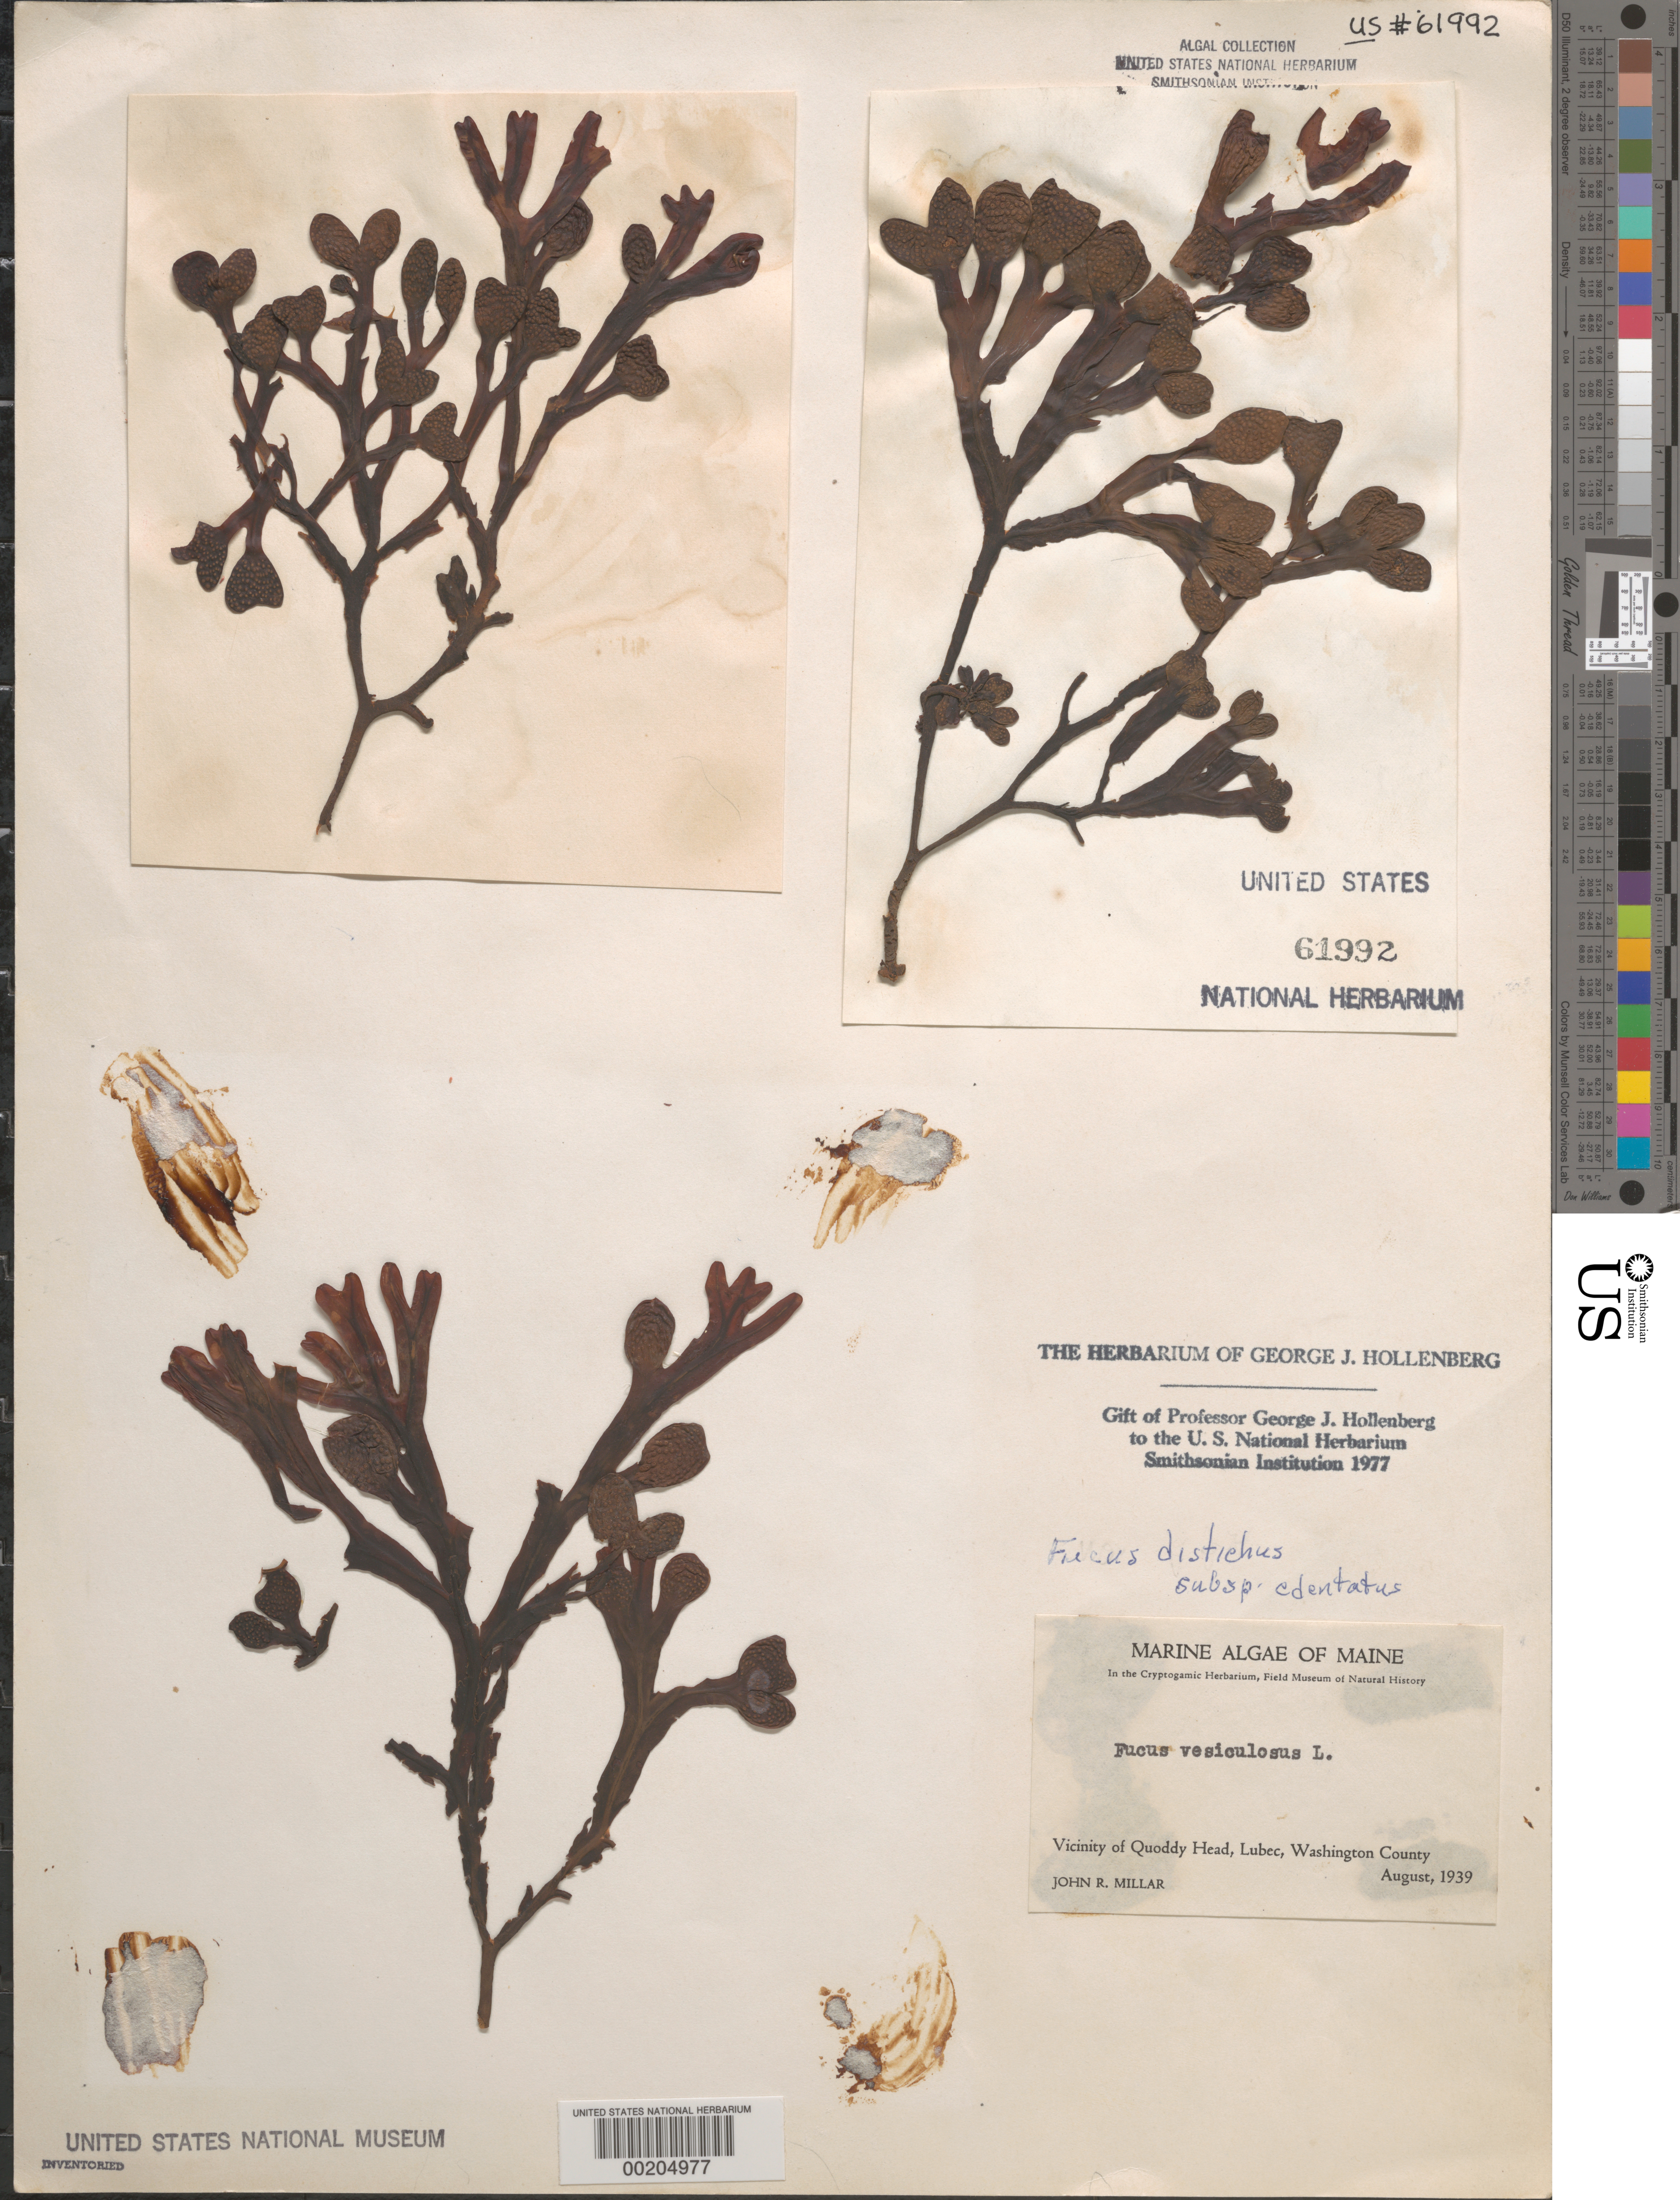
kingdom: Chromista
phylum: Ochrophyta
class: Phaeophyceae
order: Fucales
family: Fucaceae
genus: Fucus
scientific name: Fucus distichus subsp. edentatus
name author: (Bach. Pyl.) H.T. Powell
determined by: Hollenberg, George J.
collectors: J. Millar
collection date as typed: Aug 1939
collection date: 1939-08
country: United States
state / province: Maine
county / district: Washington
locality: Lubec, Quoddy Head area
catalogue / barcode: US 61992